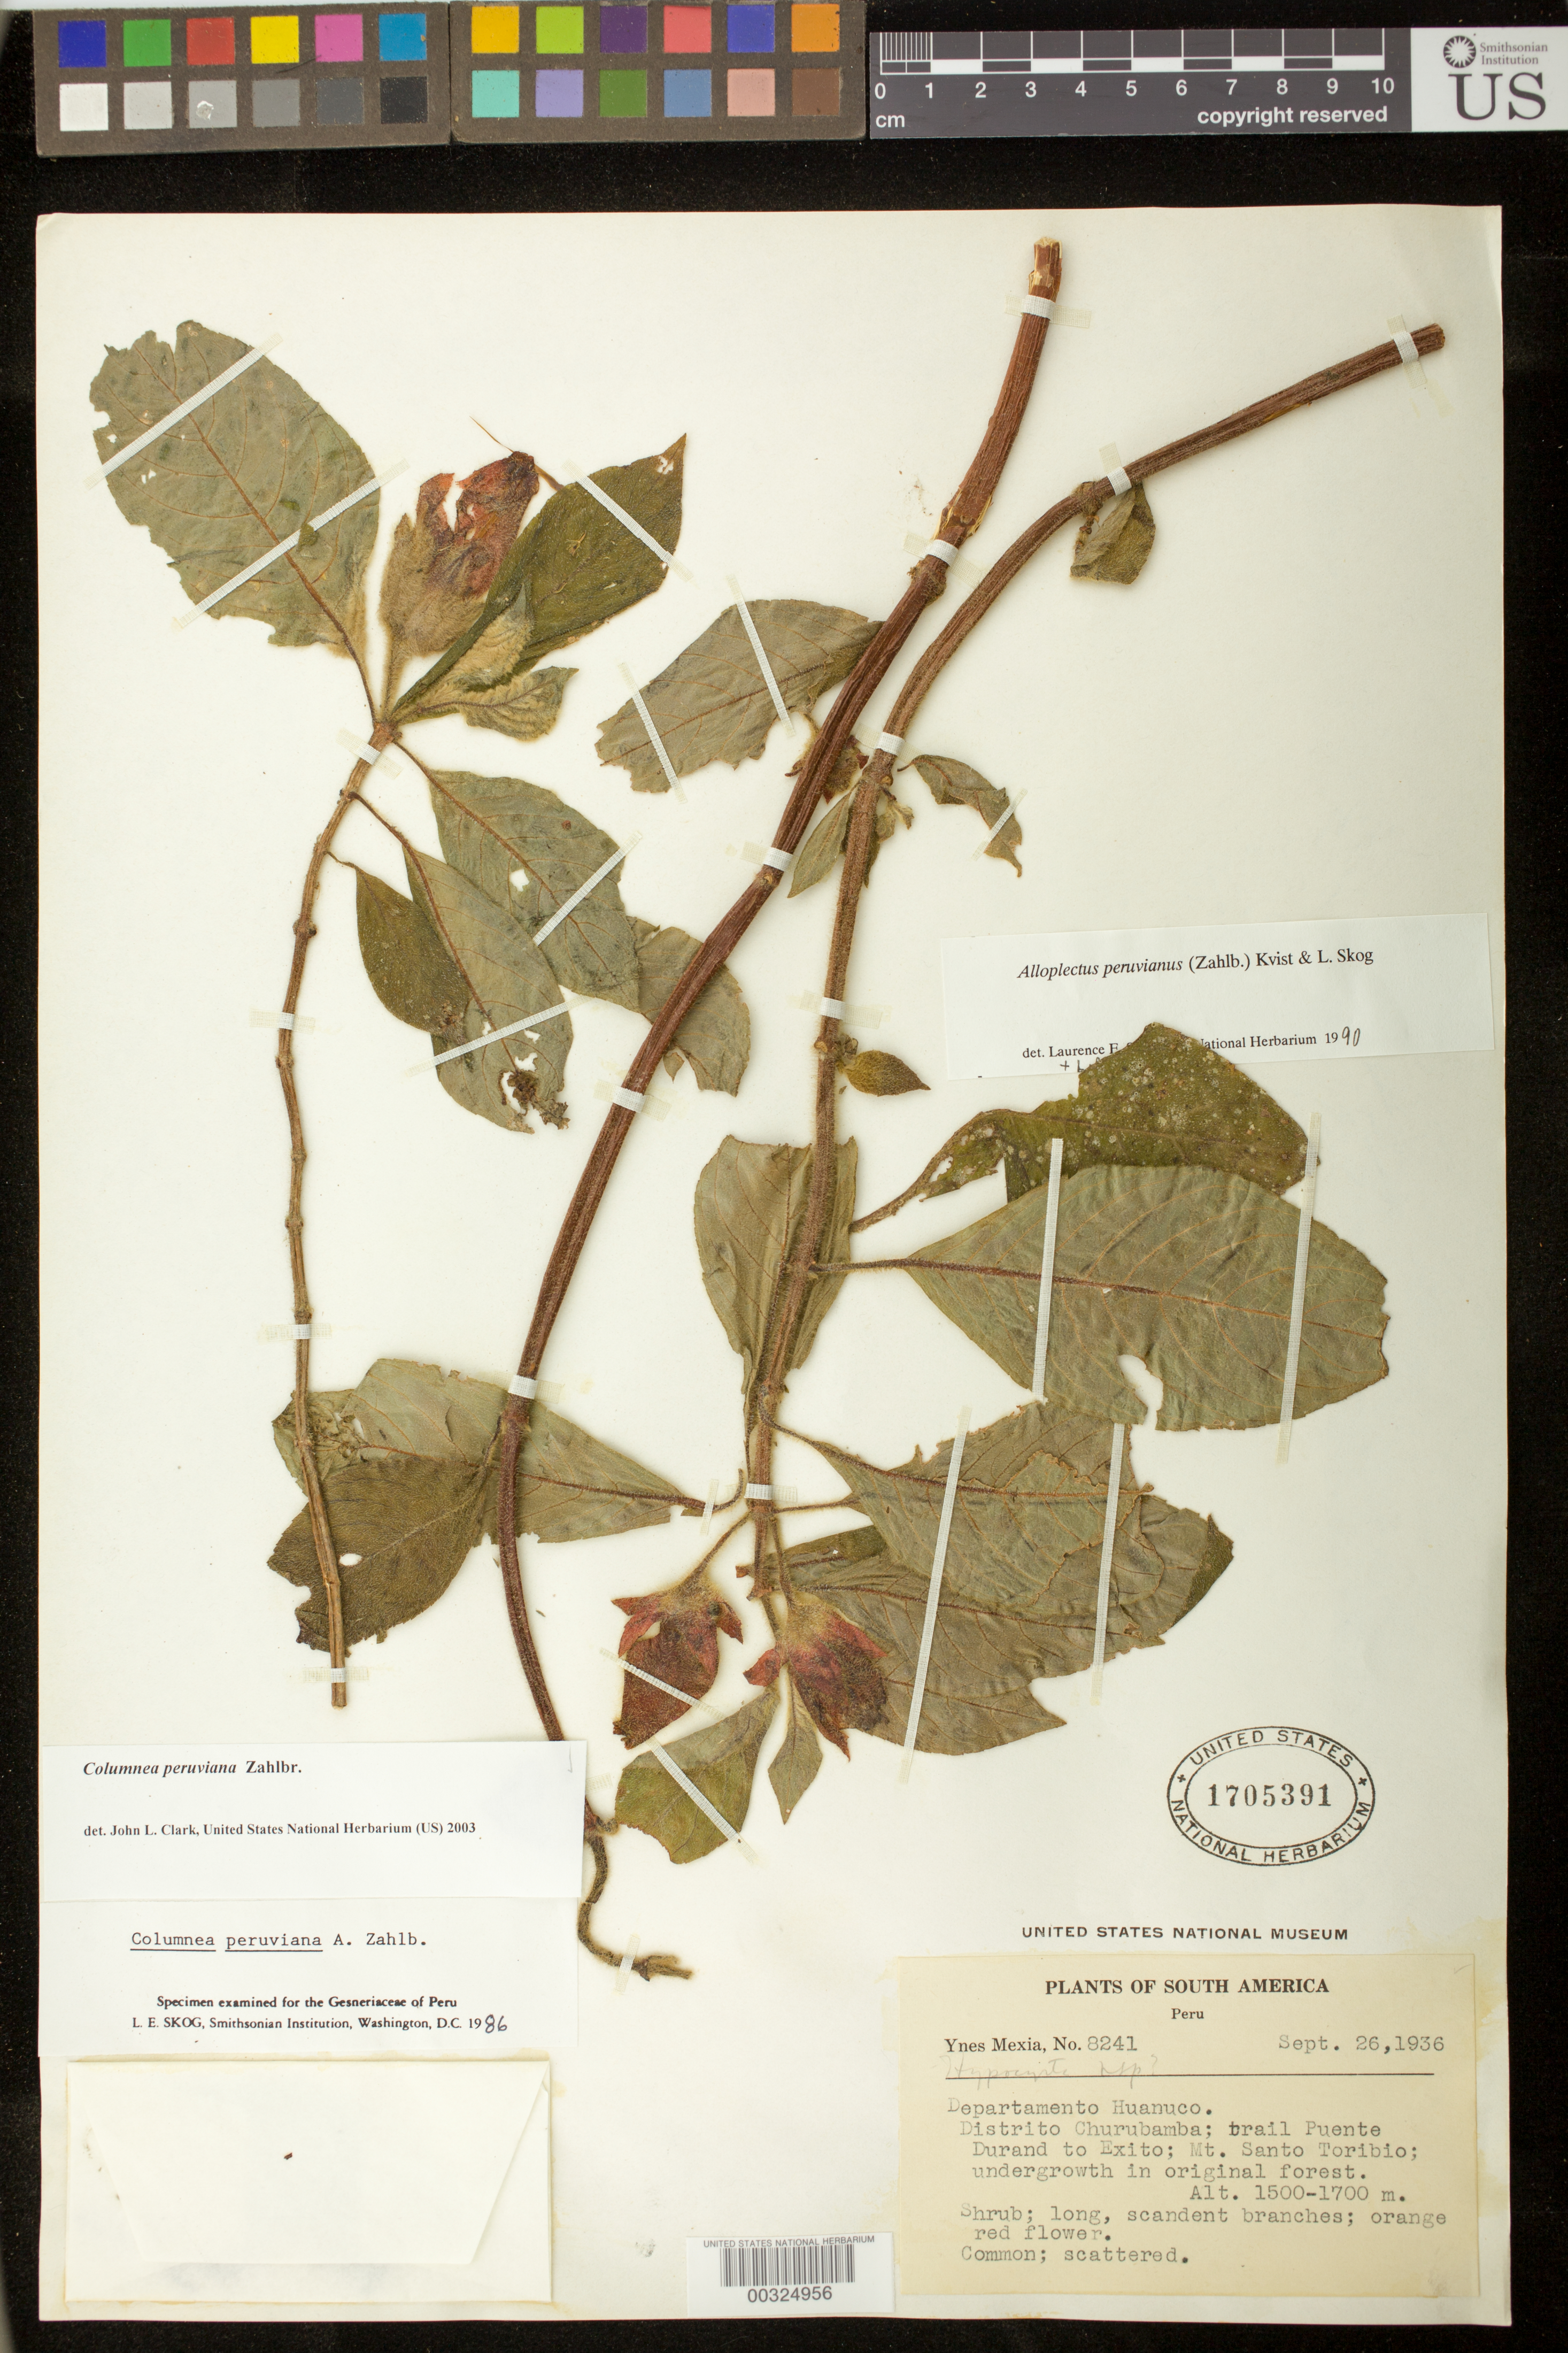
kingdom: Plantae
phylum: Tracheophyta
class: Magnoliopsida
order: Lamiales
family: Gesneriaceae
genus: Columnea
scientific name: Columnea peruviana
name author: Zahlbr.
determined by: Clark, J. L., (SEL), The Marie Selby Botanical Garden (UNITED STATES)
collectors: Y. Mexia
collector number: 8241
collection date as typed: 26 Sep 1936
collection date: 1936-09-26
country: Peru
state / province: Huánuco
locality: Prov. Huanuco, Dtto. Churubamba; trail Puente Durand to Exito, Mt. Santo Toribio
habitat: Undergrowth in original forest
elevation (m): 1500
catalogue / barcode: US 1705391